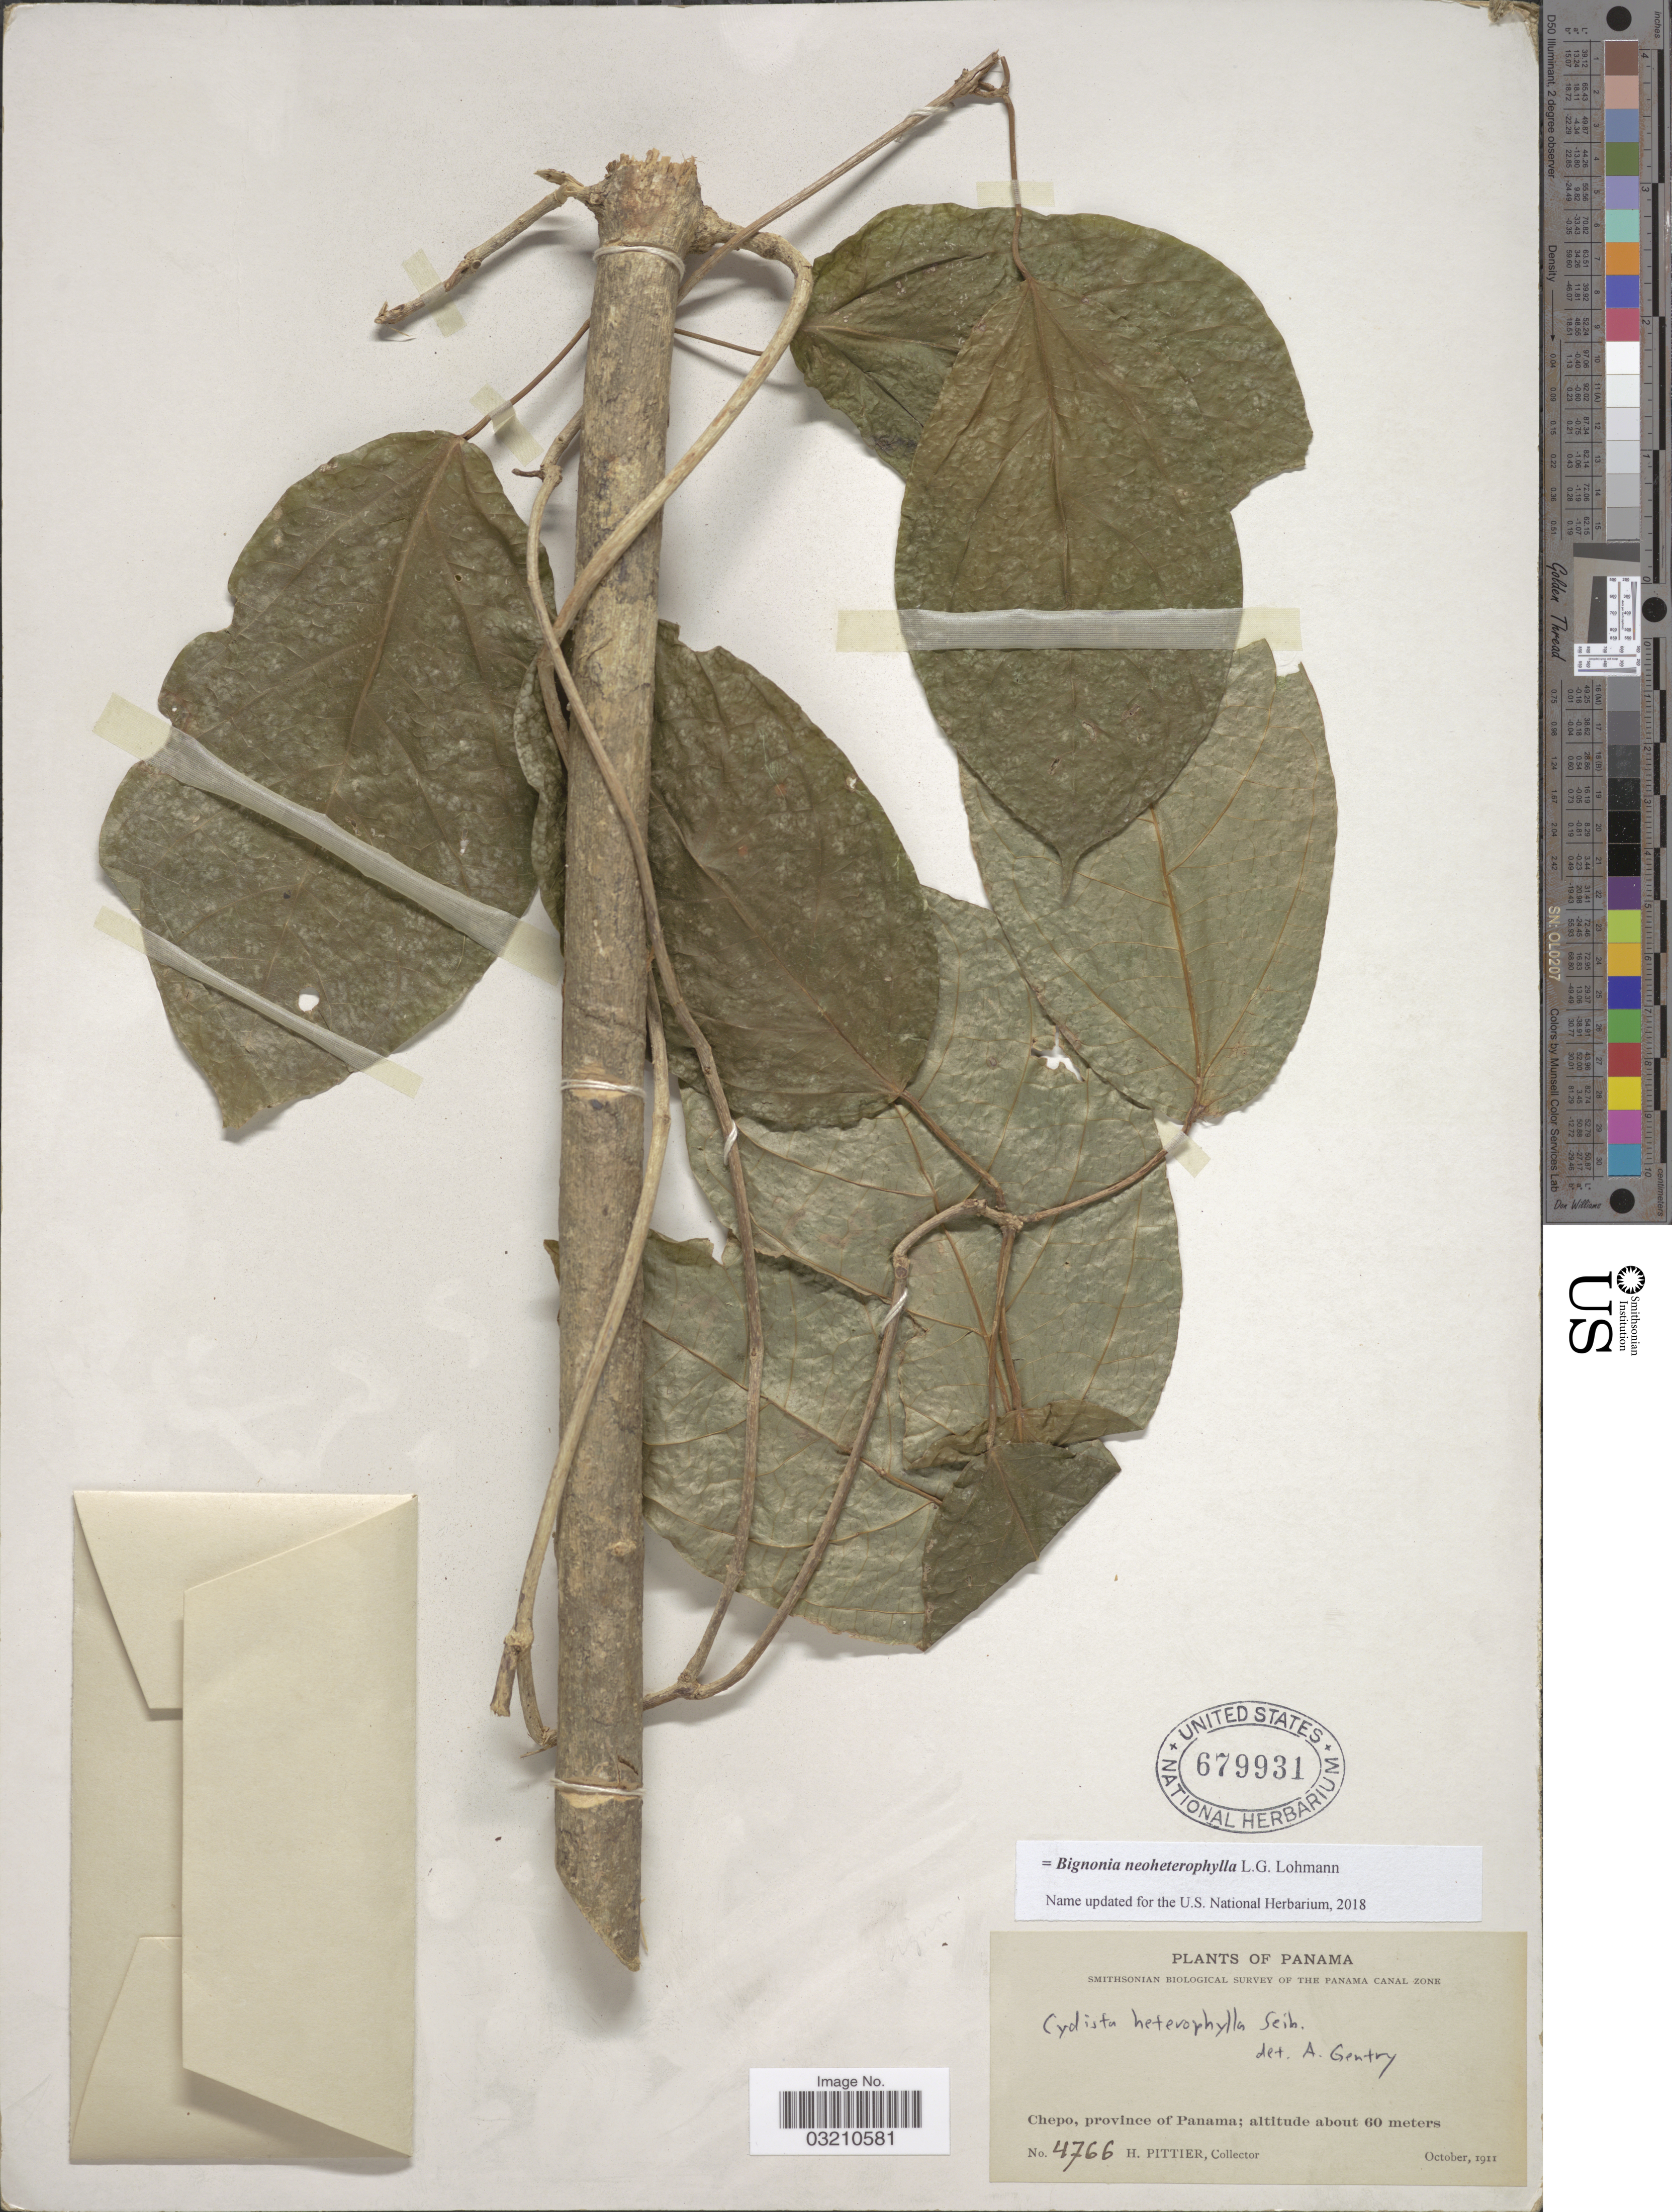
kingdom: Plantae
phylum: Tracheophyta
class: Magnoliopsida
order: Lamiales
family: Bignoniaceae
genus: Bignonia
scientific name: Bignonia neoheterophylla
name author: L.G. Lohmann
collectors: H. F. Pittier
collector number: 4766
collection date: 1911-10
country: Panama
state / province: Panamá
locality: Chepo.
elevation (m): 60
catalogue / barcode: US 679931